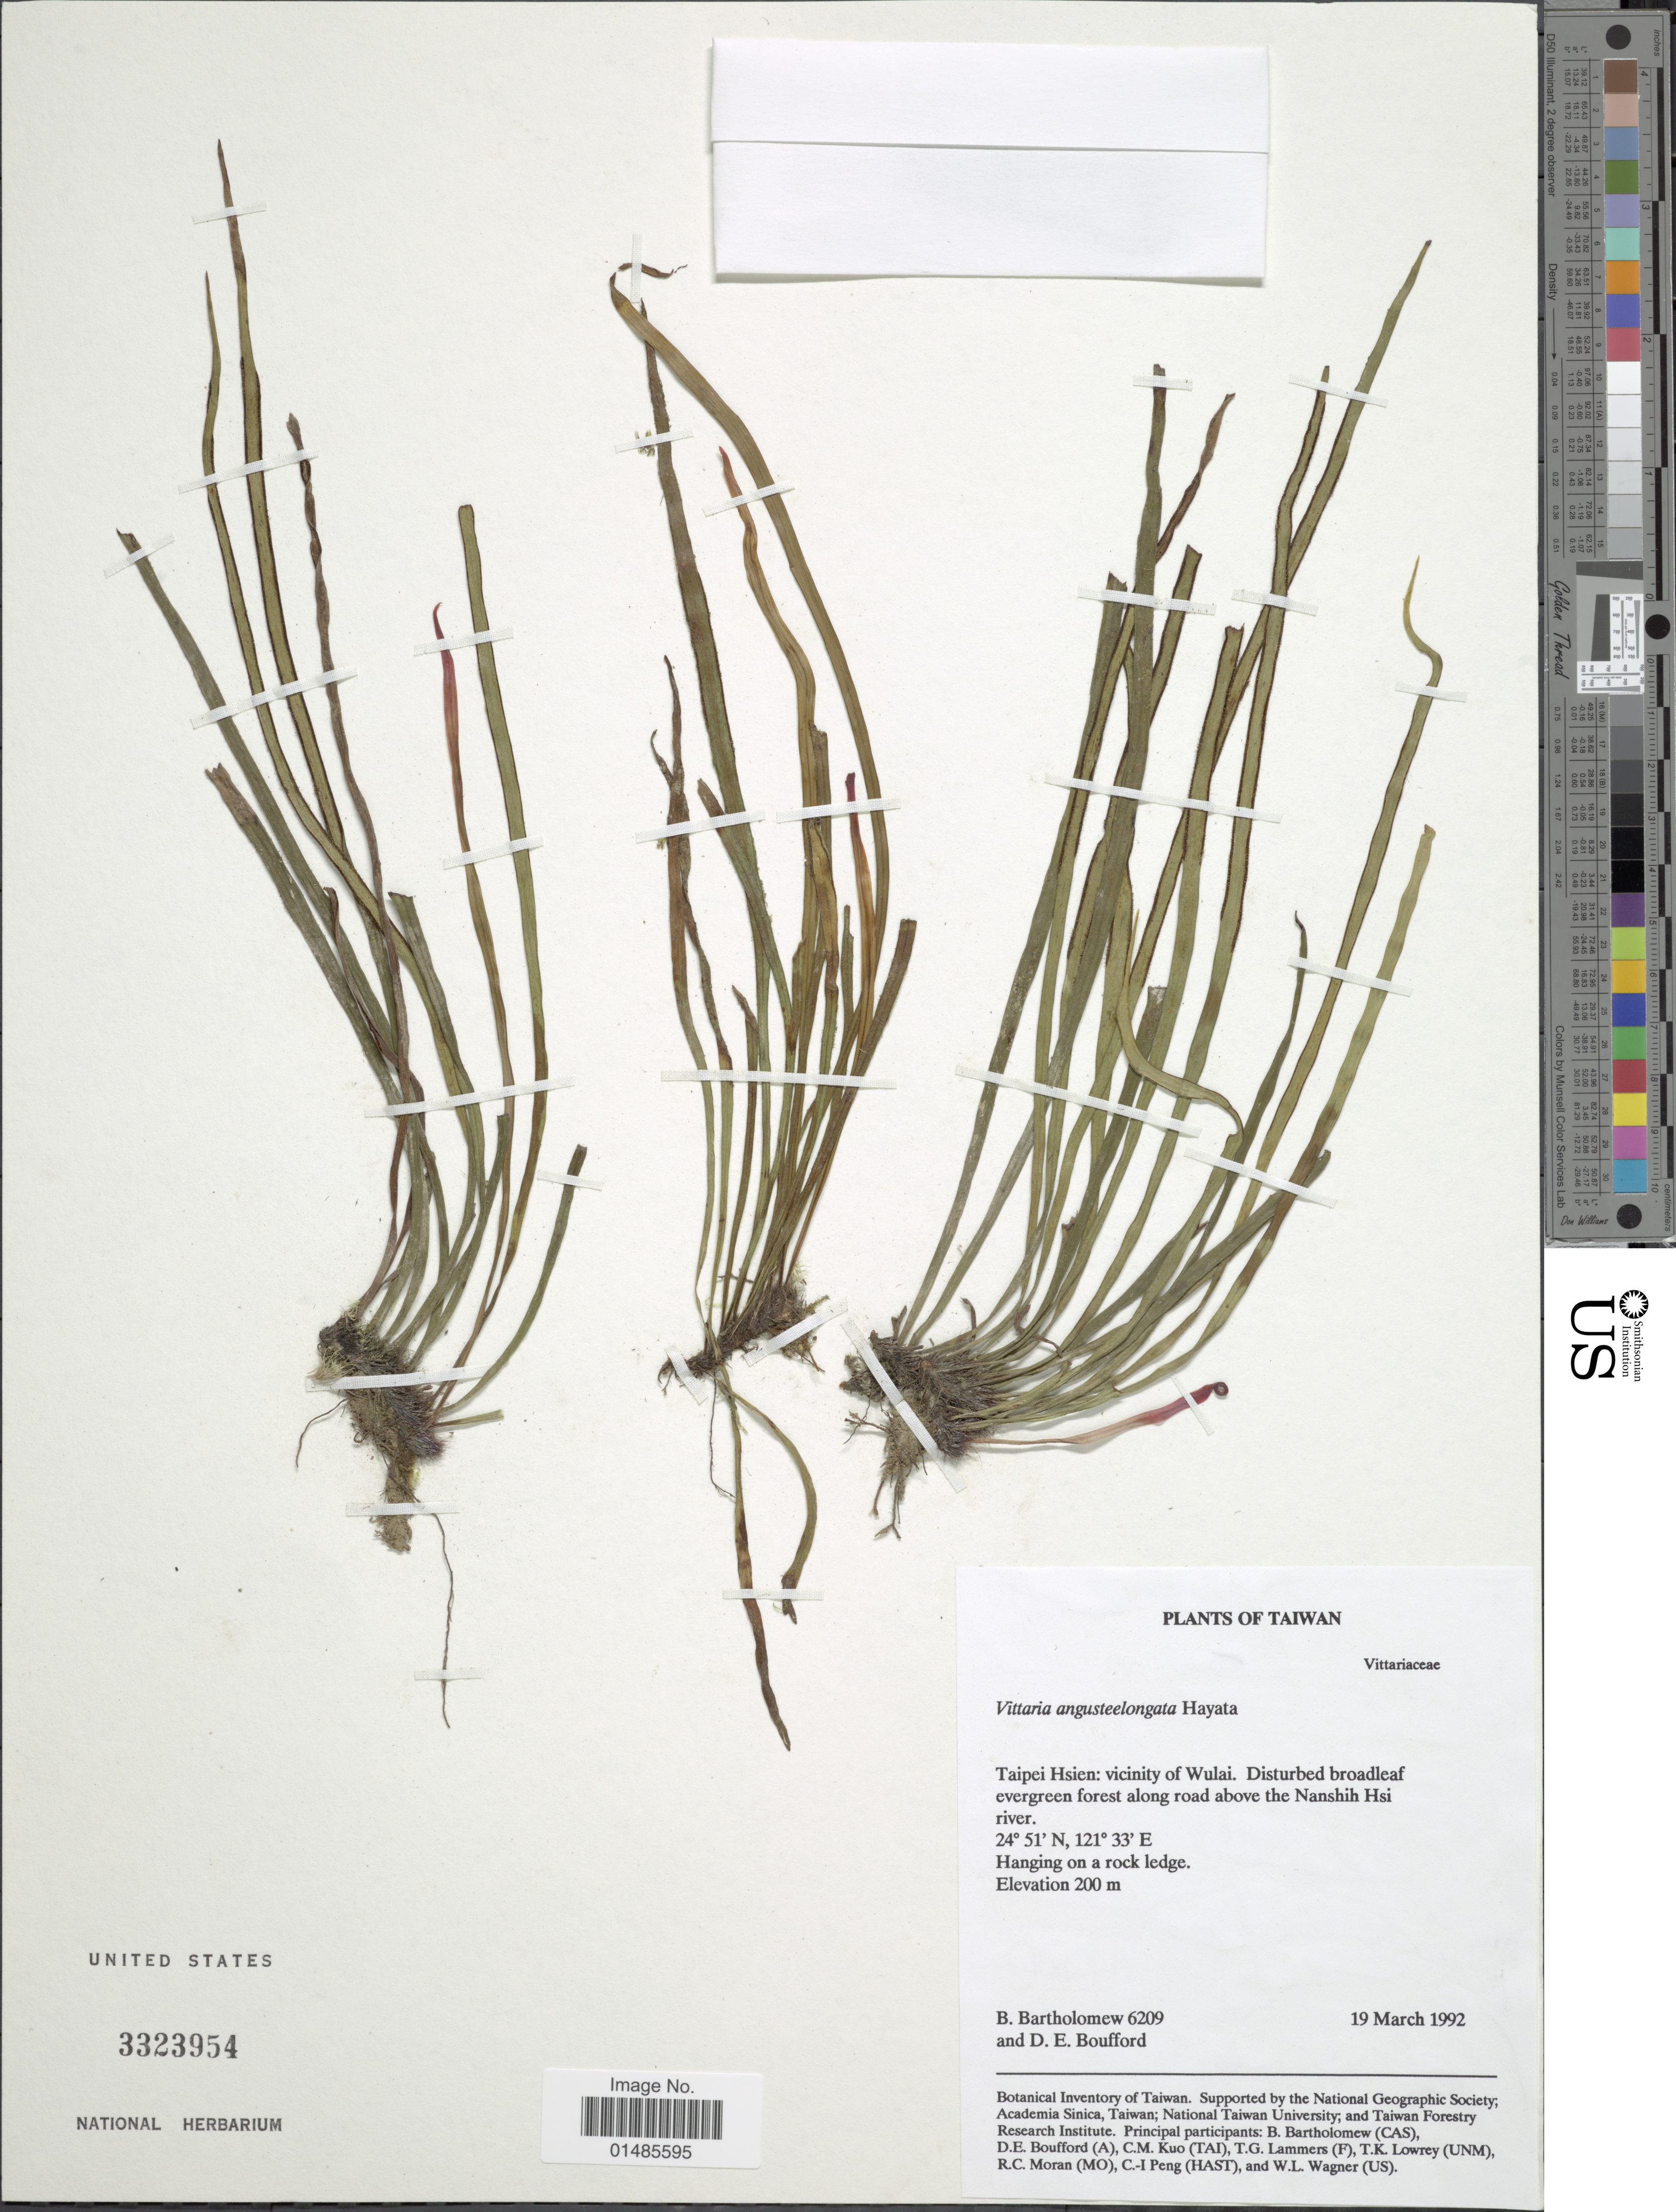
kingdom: Plantae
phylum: Tracheophyta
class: Polypodiopsida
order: Polypodiales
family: Pteridaceae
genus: Haplopteris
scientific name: Haplopteris anguste-elongata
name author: (Hayata) E.H. Crane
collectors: B. Bartholomew & D. E. Boufford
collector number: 6209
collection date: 1992-03-19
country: Taiwan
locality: Taipei Hsien: vicinity of Wulai. Disturbed broadleaf evergreen forest along road above the Nanshih Hsi river.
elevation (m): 200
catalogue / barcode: US 3323954